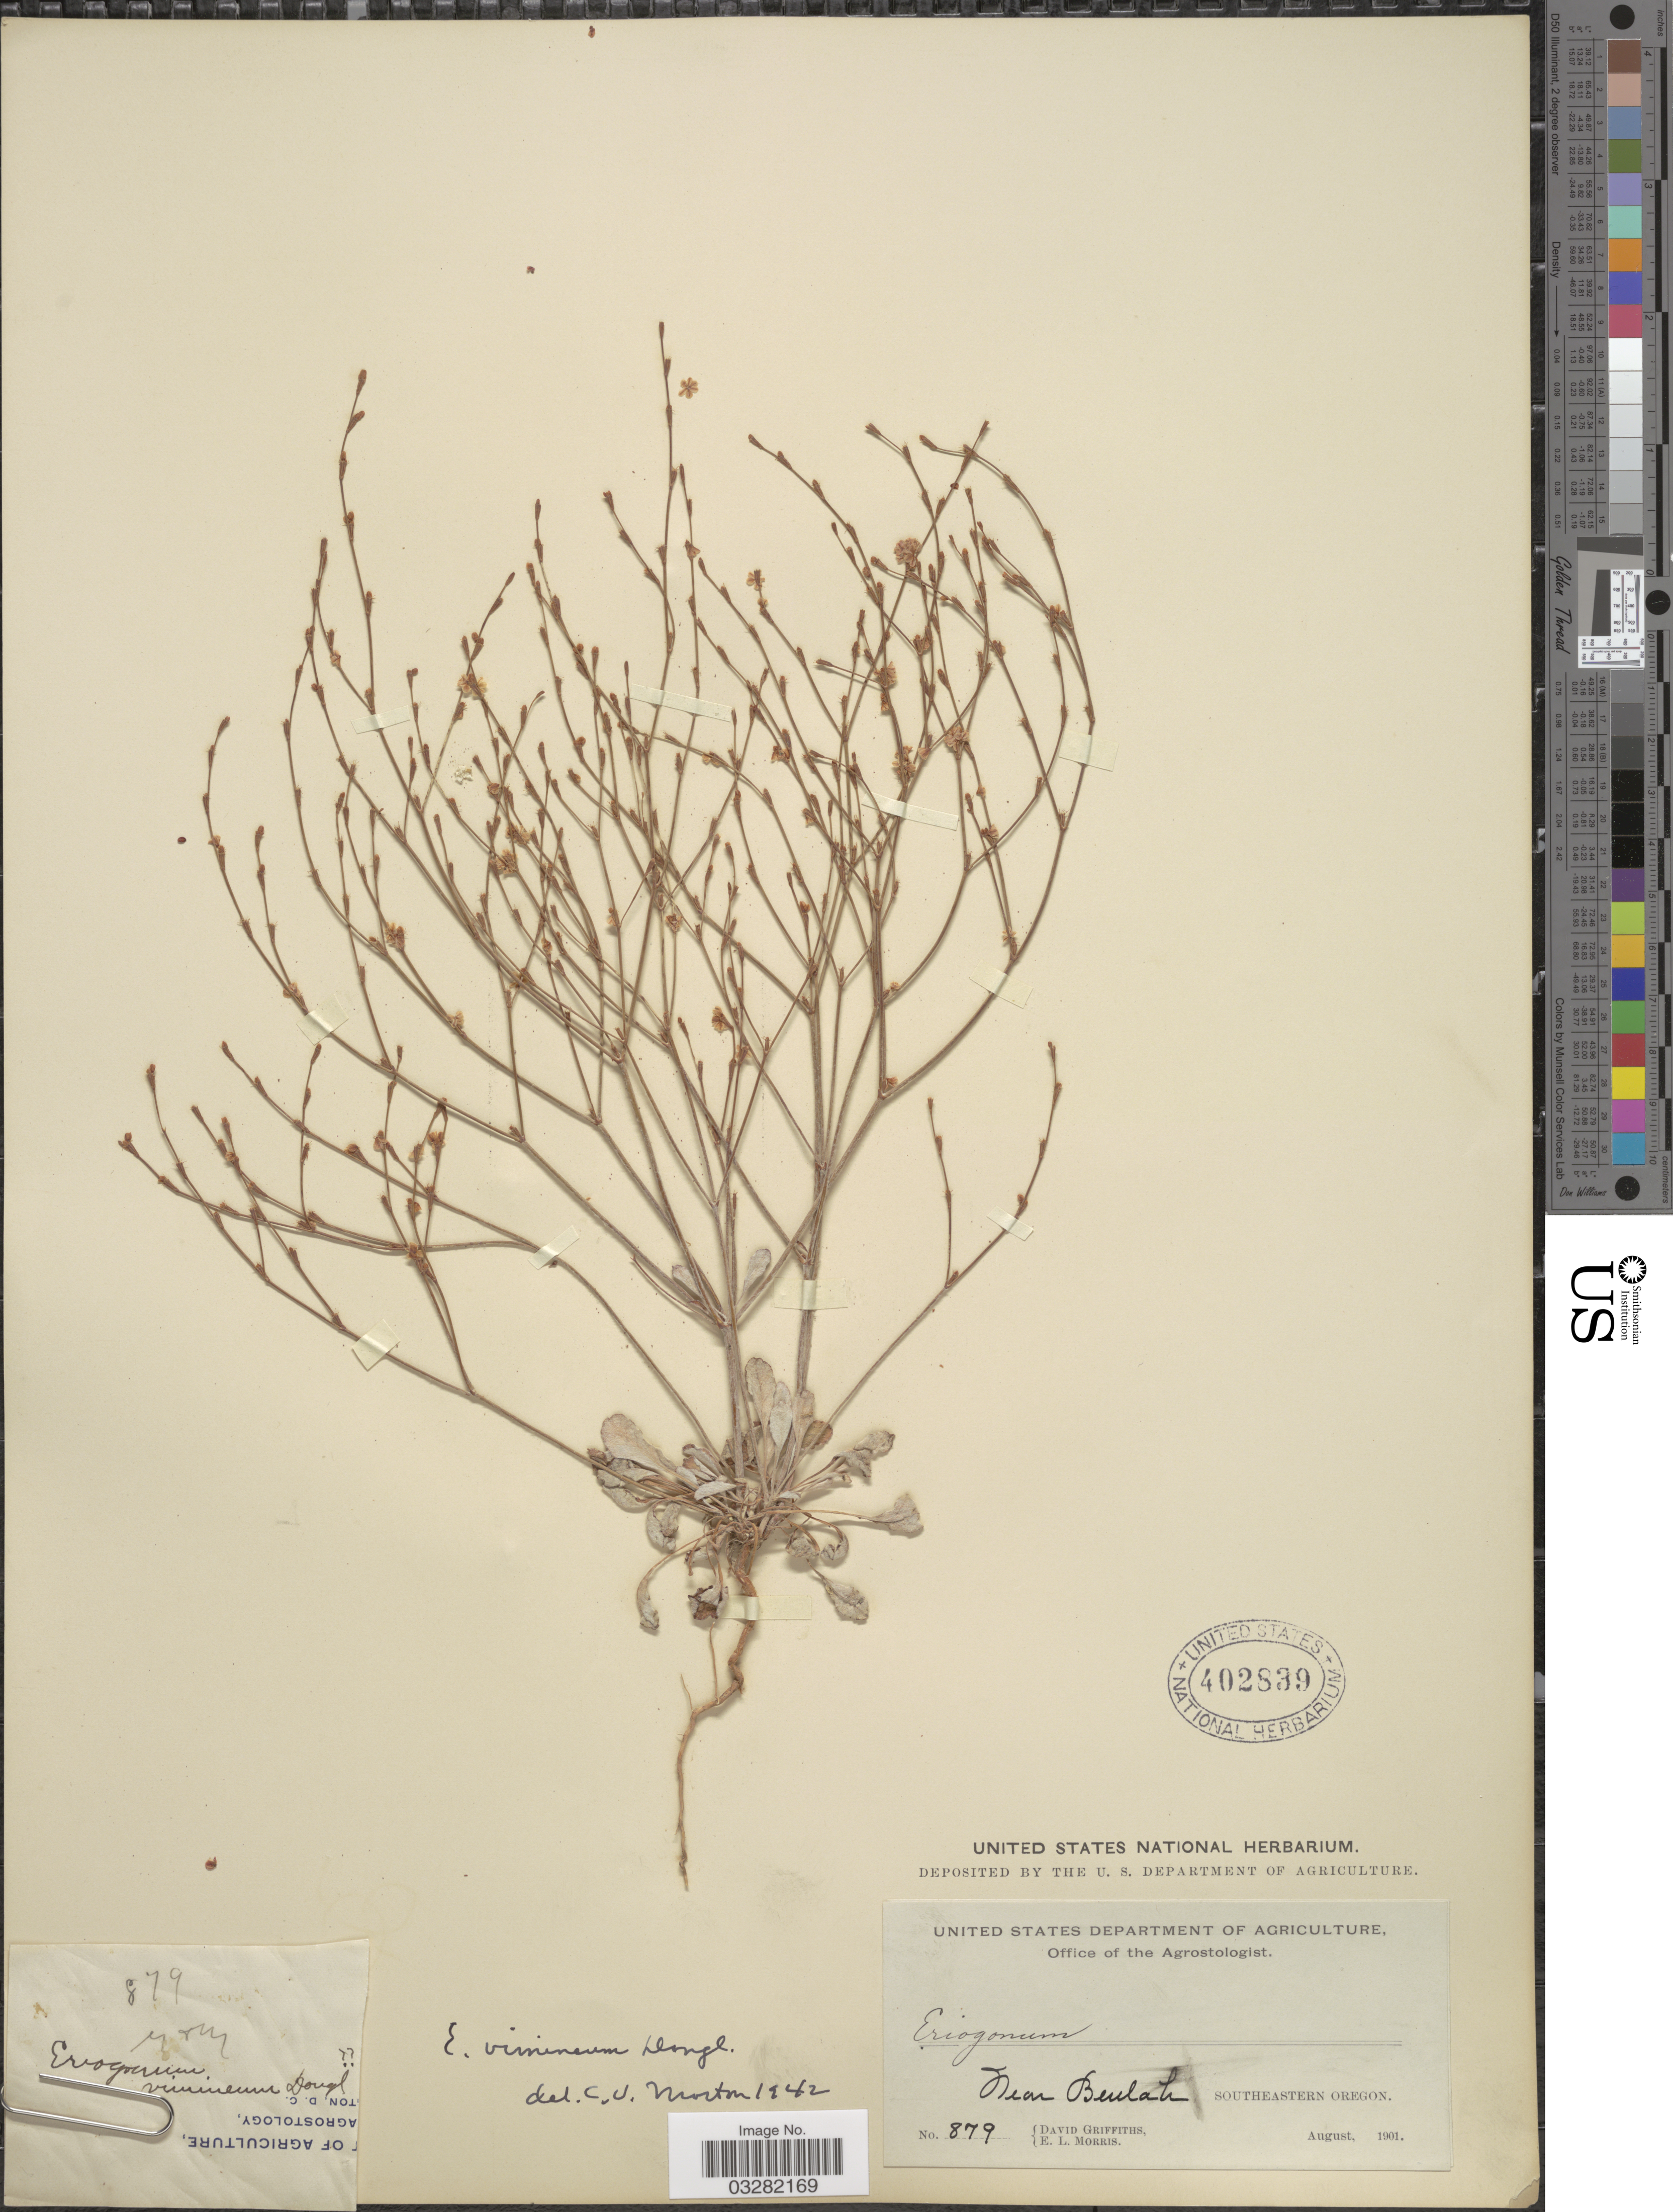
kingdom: Plantae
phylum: Tracheophyta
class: Magnoliopsida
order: Caryophyllales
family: Polygonaceae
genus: Eriogonum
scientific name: Eriogonum vimineum var. vimineum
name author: Douglas ex Benth.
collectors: D. Griffiths & E. Morris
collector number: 879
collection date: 1901-08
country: United States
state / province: Oregon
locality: Near Beulah, Southeastern Oregon.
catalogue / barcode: US 402839